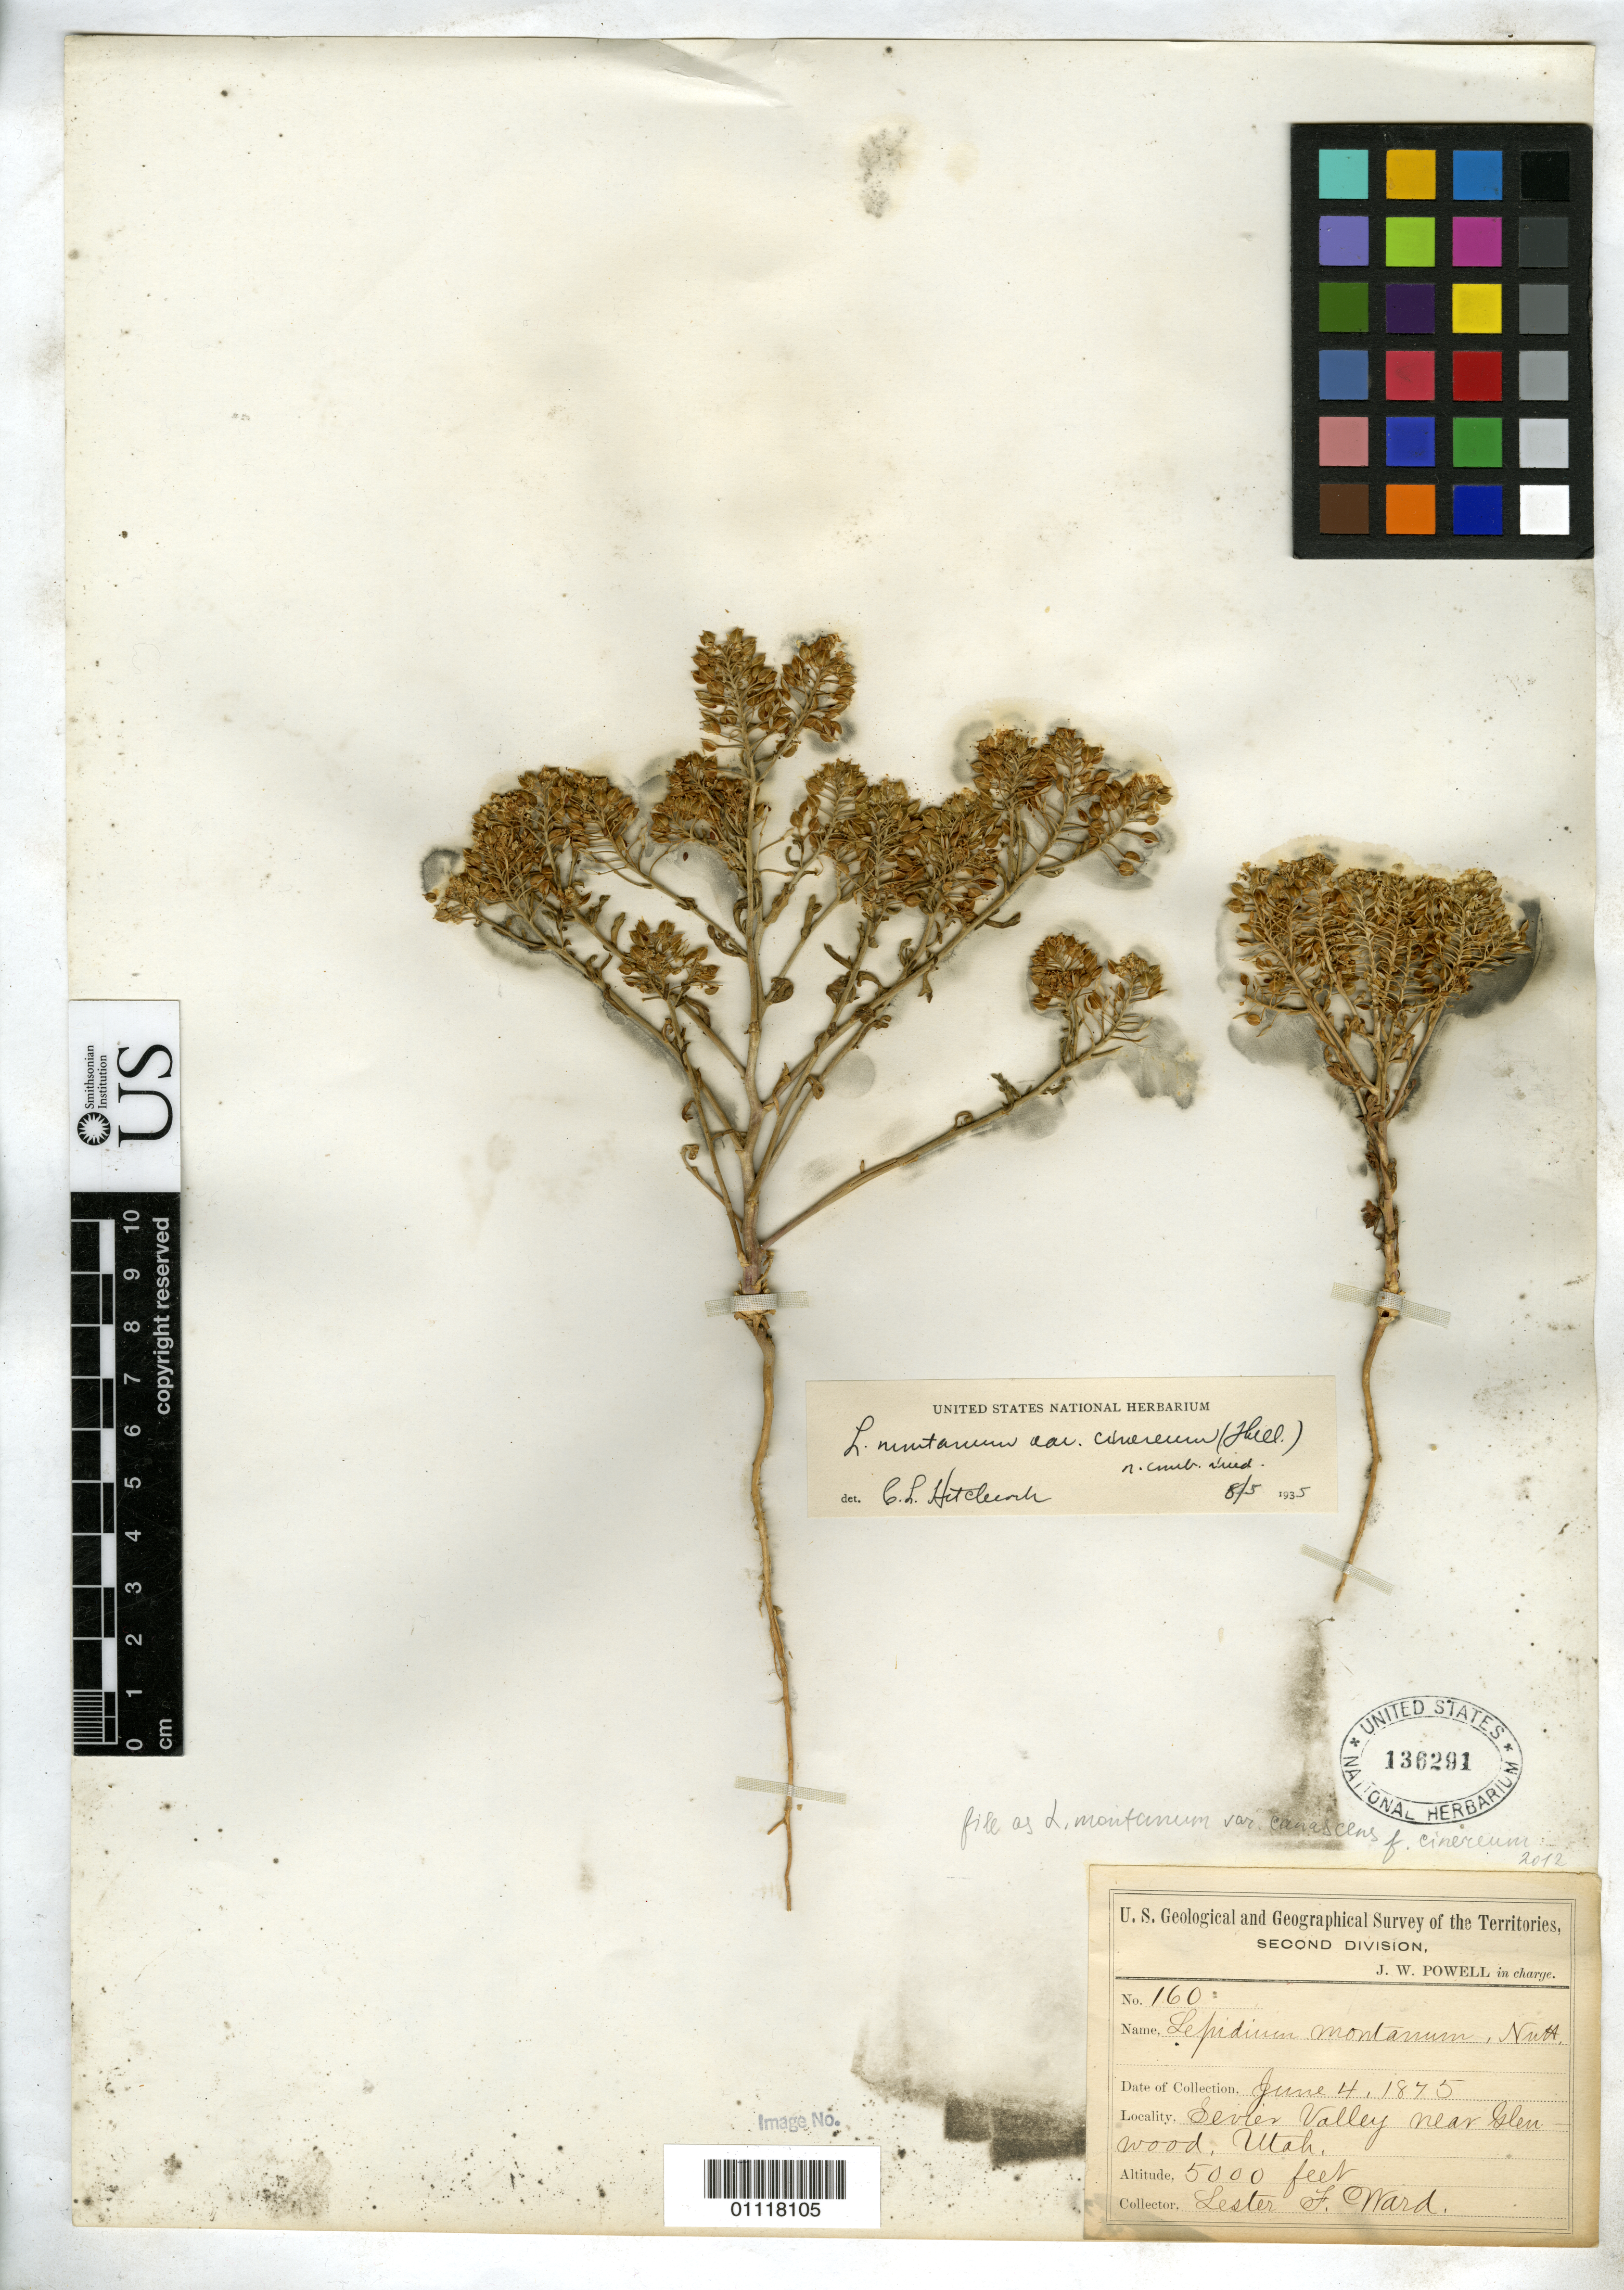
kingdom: Plantae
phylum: Tracheophyta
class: Magnoliopsida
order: Brassicales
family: Brassicaceae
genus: Lepidium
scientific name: Lepidium montanum f. cinereum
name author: C.L. Hitchc.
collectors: L. F. Ward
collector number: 160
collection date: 1875-06-04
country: United States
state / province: Utah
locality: Sevier Valley near Glenwood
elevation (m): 1524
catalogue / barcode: US 136291